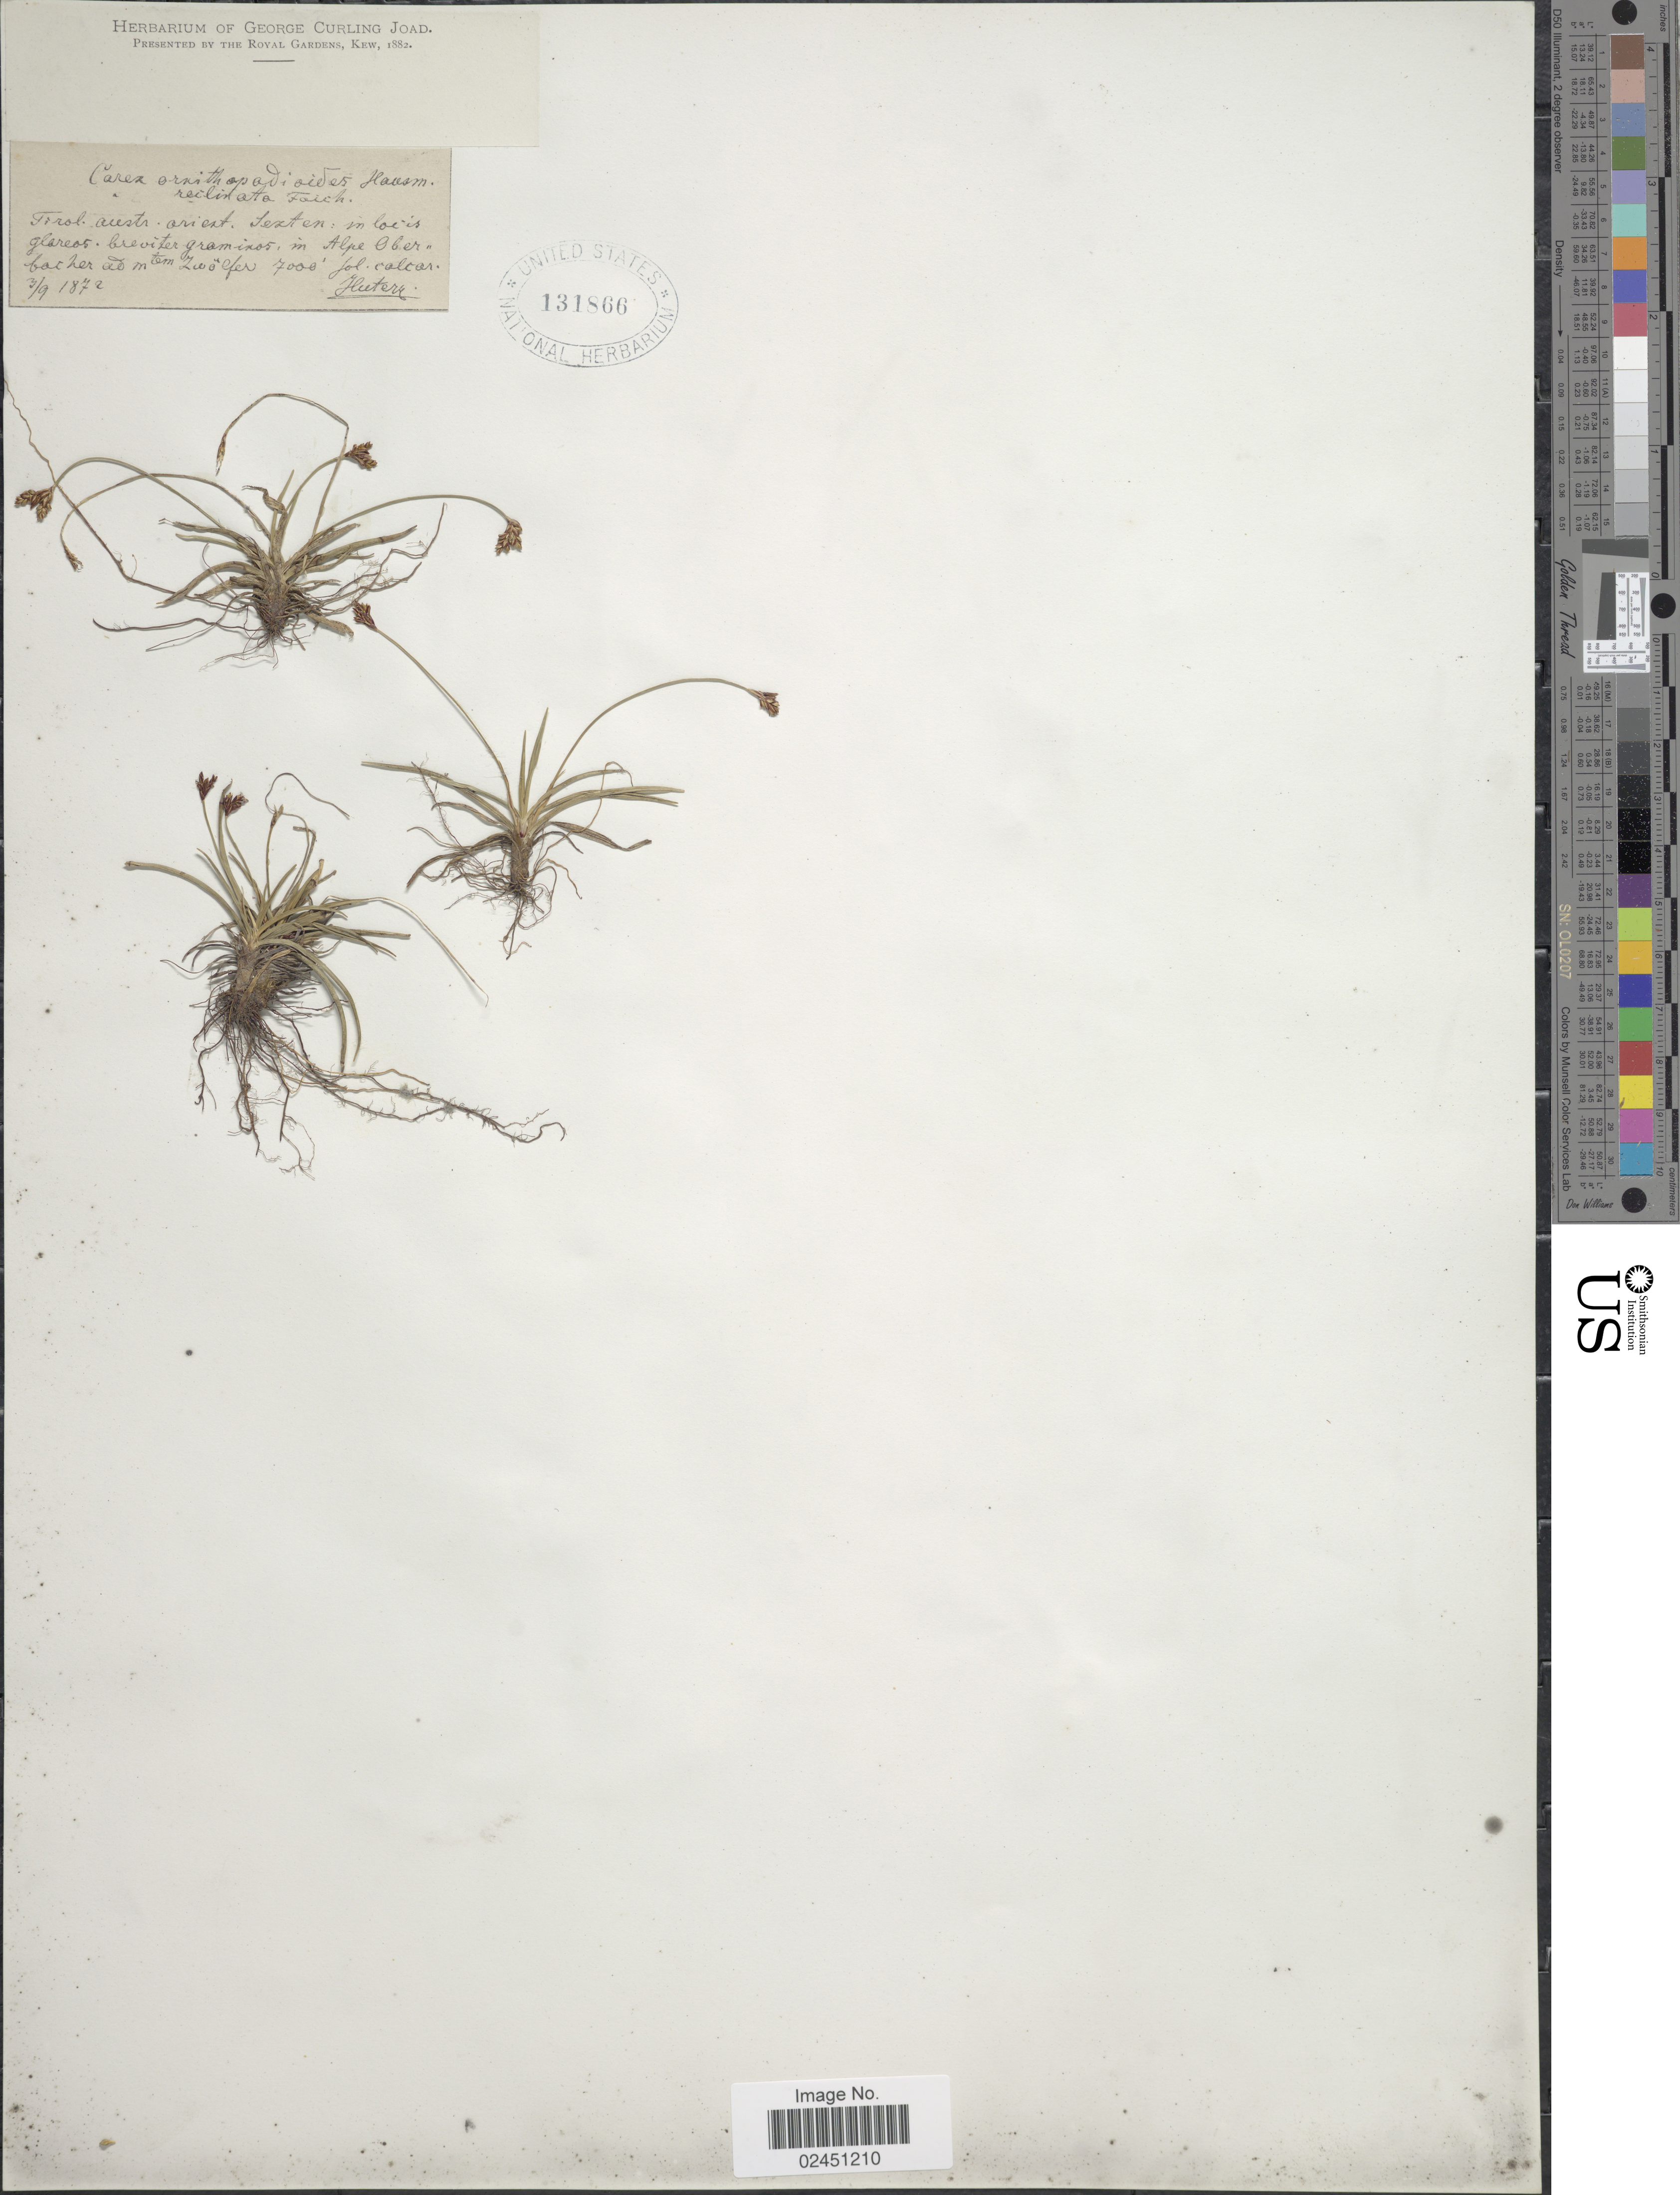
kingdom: Plantae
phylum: Tracheophyta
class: Liliopsida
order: Poales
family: Cyperaceae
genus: Carex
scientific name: Carex ornithopoda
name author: Willd.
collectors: -. Huter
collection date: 1872-09-03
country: Italy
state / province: Trentino-Alto Adige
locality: Tirol austr. orient. Sexten: in locis glareos. breviter graminos in Alpe Oberbacher ad mtem Zwolfer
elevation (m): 2134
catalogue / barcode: US 131866